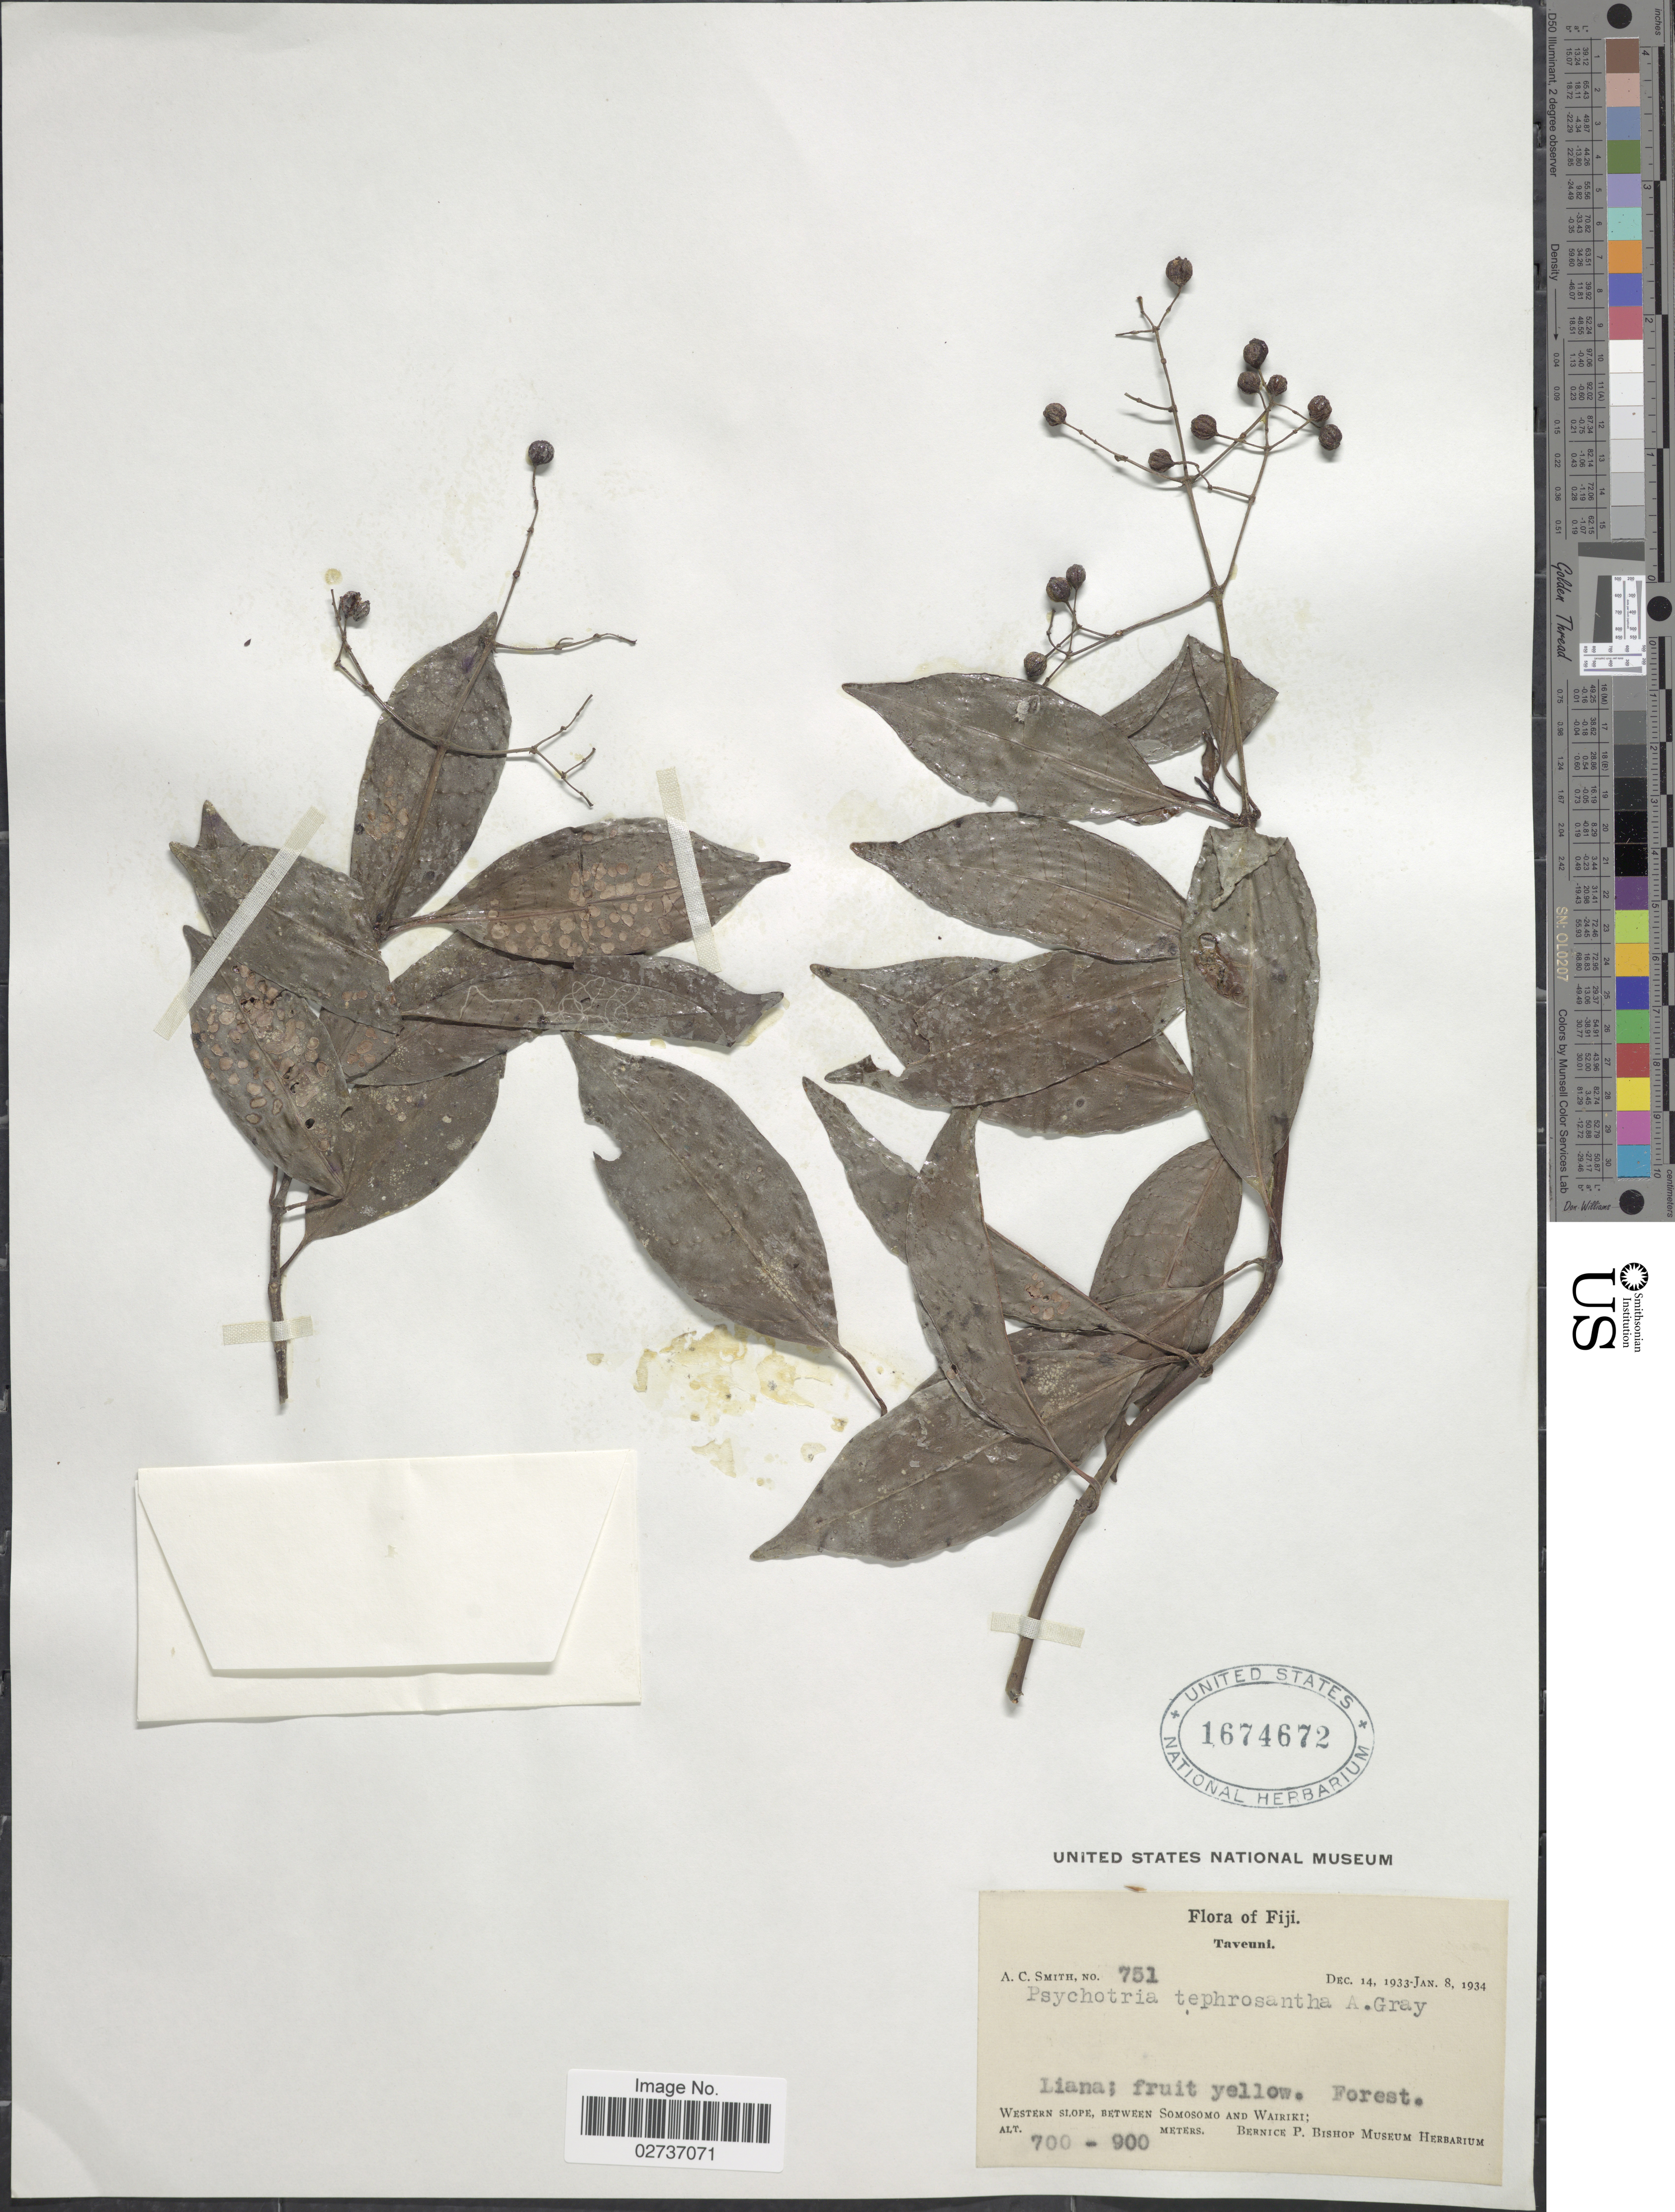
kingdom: Plantae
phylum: Tracheophyta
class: Magnoliopsida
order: Gentianales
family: Rubiaceae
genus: Psychotria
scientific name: Psychotria tephrosantha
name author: A. Gray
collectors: A. C. Smith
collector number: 751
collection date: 1933-12-14/1934-01-08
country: Fiji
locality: Taveuni. Mt. Manuka. Western Slope, between Somosomo and Wairiki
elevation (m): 700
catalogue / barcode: US 1674672